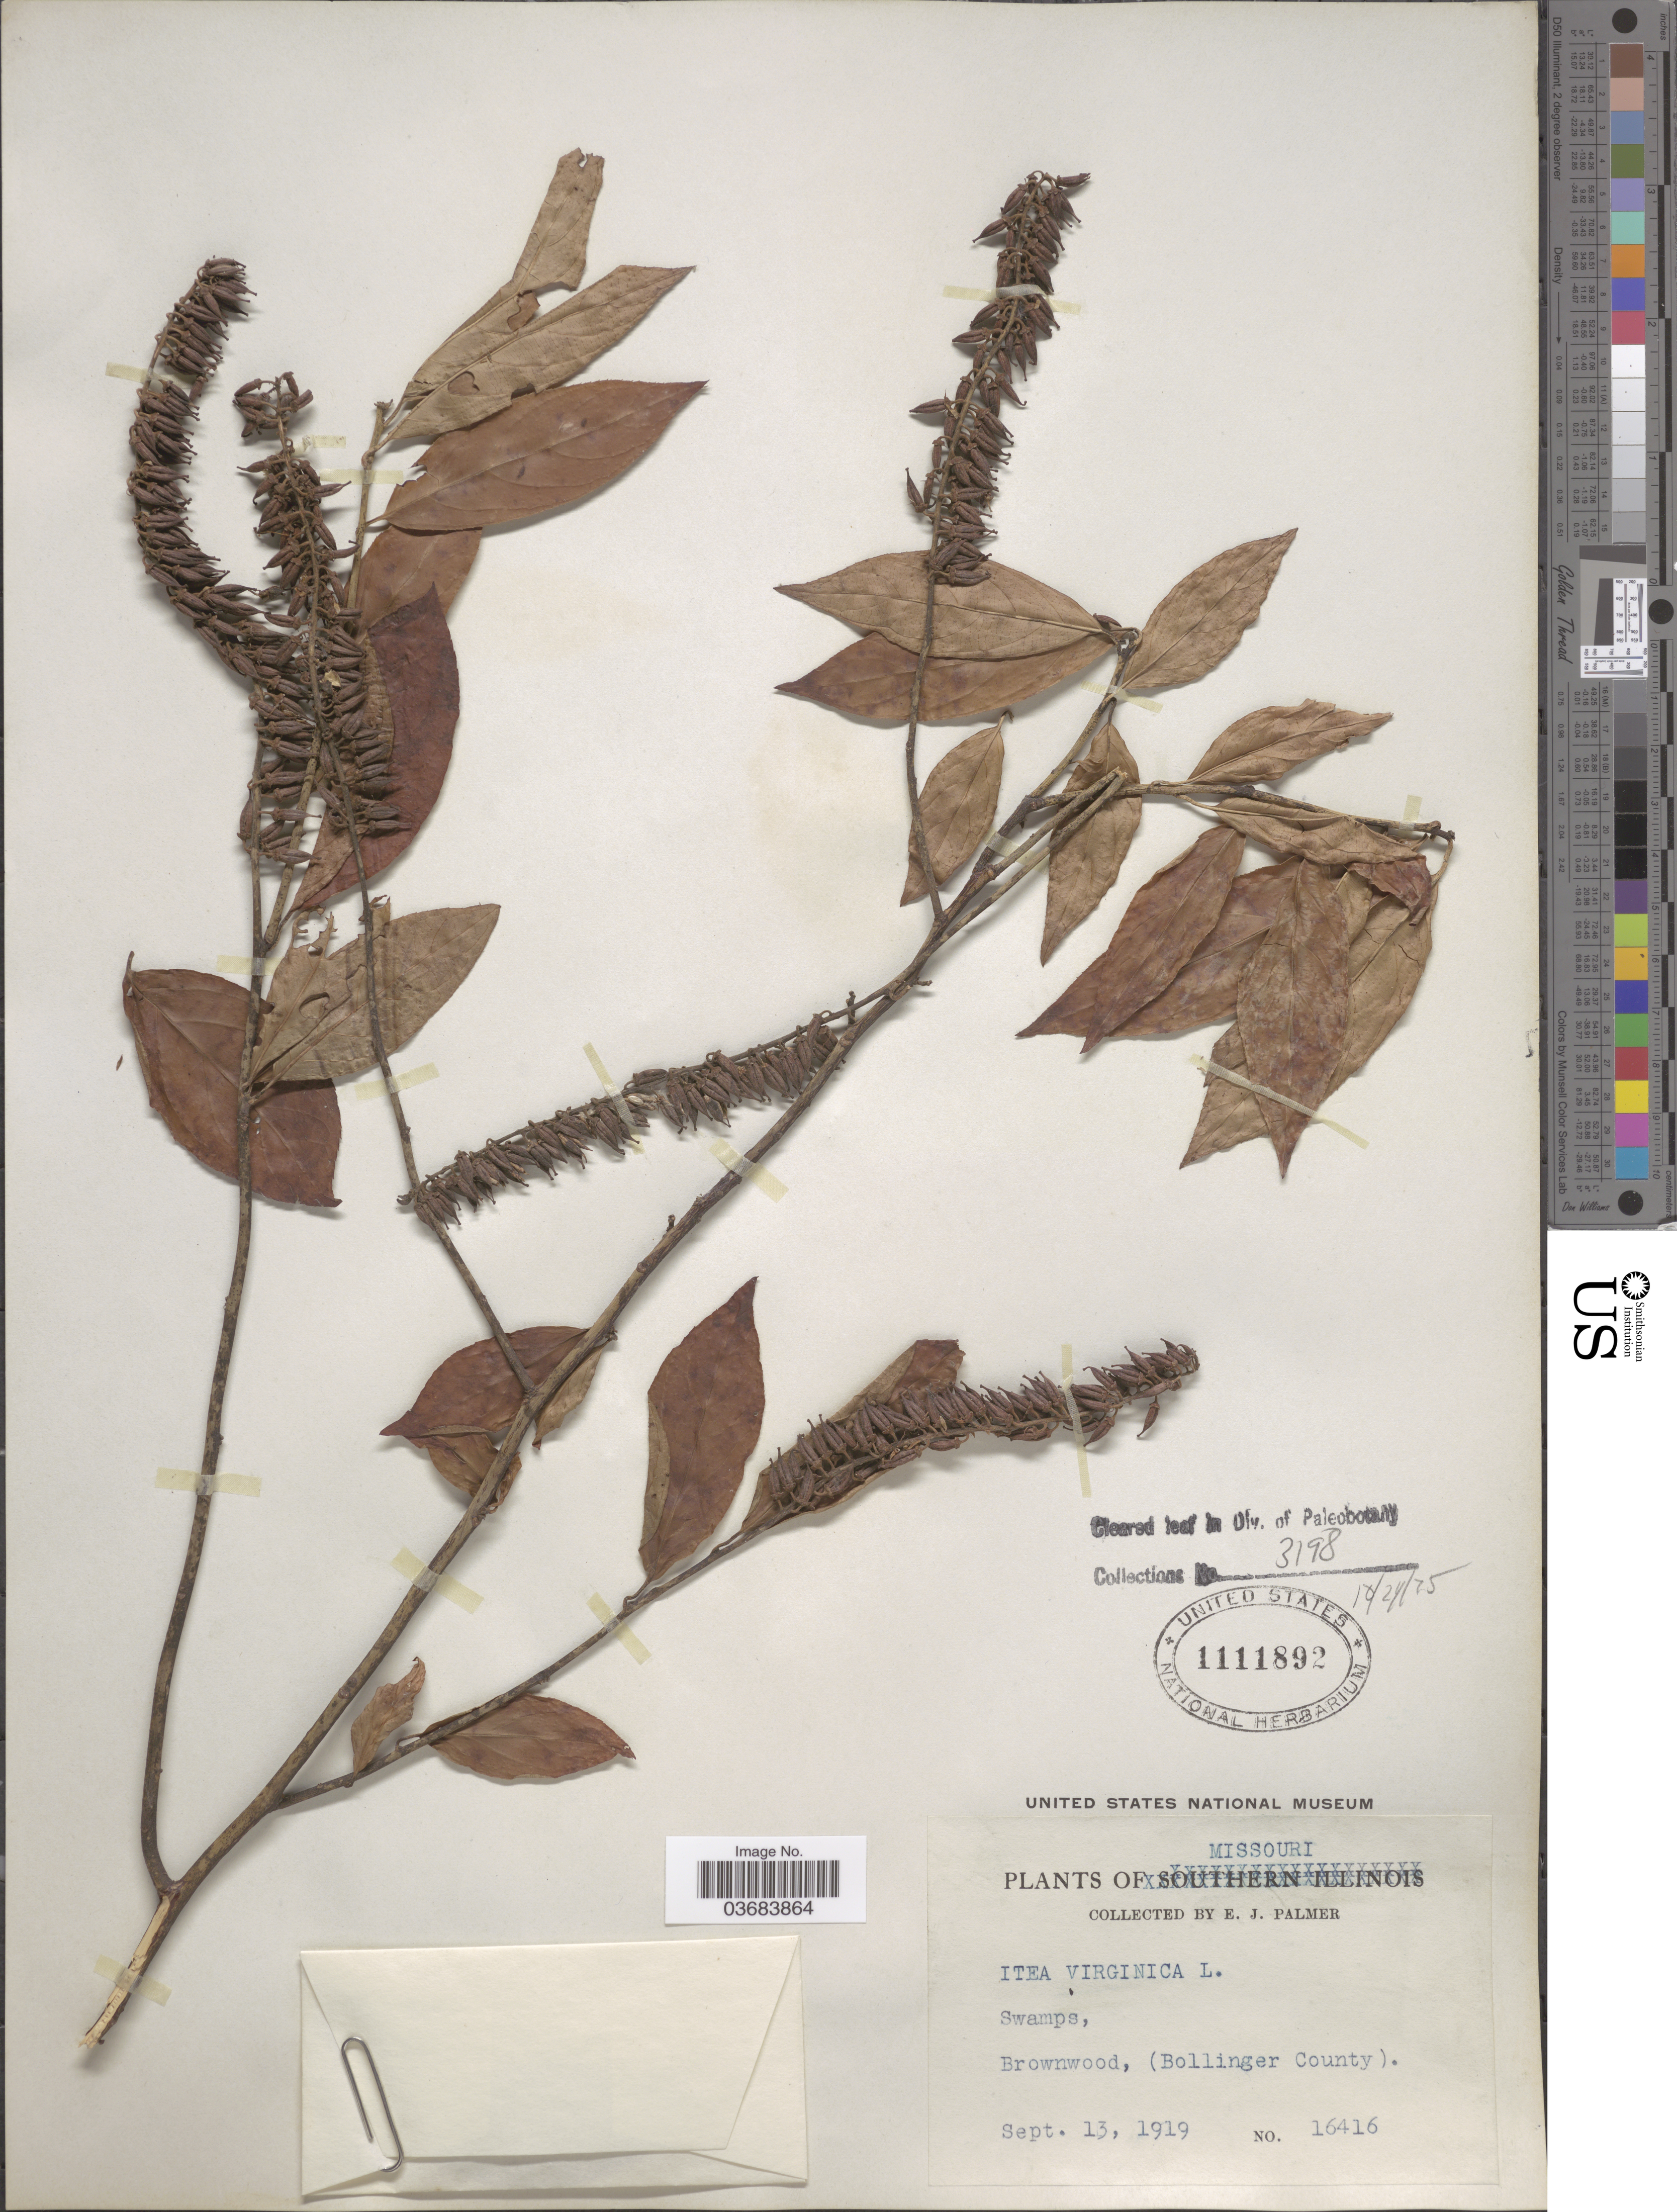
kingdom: Plantae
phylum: Tracheophyta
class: Magnoliopsida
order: Saxifragales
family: Iteaceae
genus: Itea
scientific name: Itea virginica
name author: L.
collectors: E. J. Palmer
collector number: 16416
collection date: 1919-09-13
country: United States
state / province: Missouri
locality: Brownwood, (Bollinger County).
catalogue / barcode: US 1111892